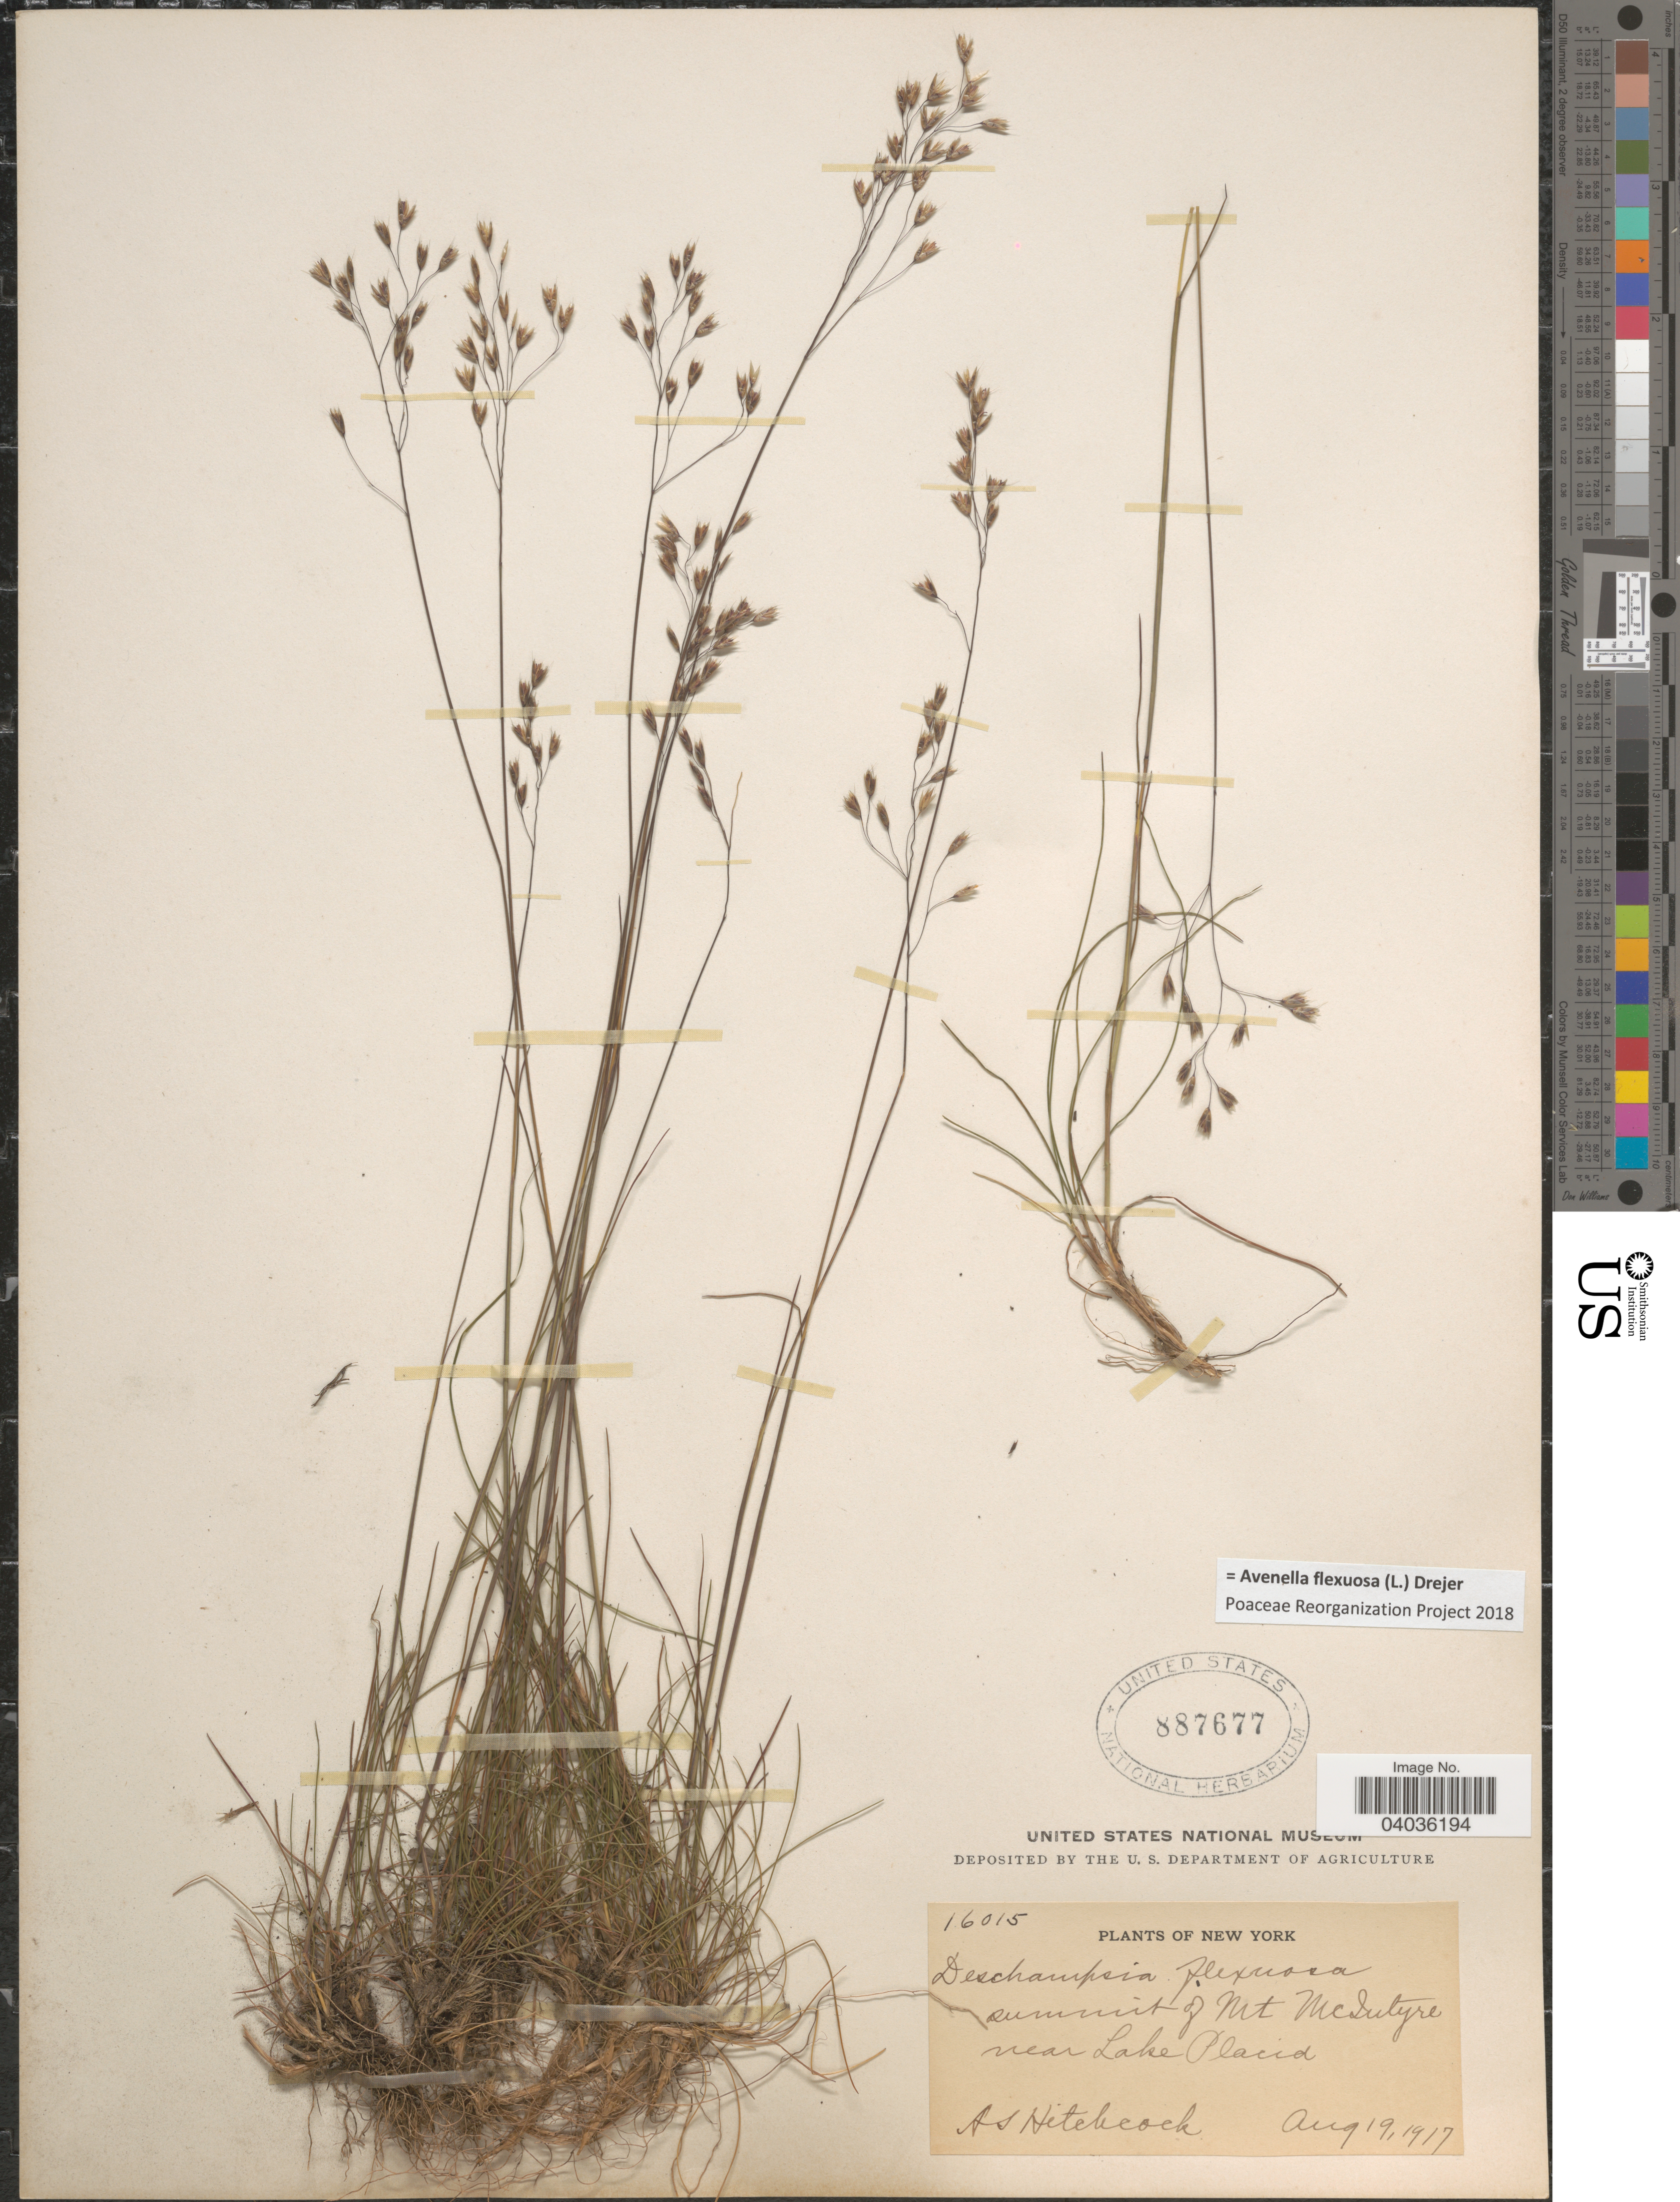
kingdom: Plantae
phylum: Tracheophyta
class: Liliopsida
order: Poales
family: Poaceae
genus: Avenella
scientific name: Avenella flexuosa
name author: (L.) Drejer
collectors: A. S. Hitchcock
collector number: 16015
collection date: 1917-08-19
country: United States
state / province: New York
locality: Summit of Mt. McIntyre near Lake Placid.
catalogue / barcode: US 887677